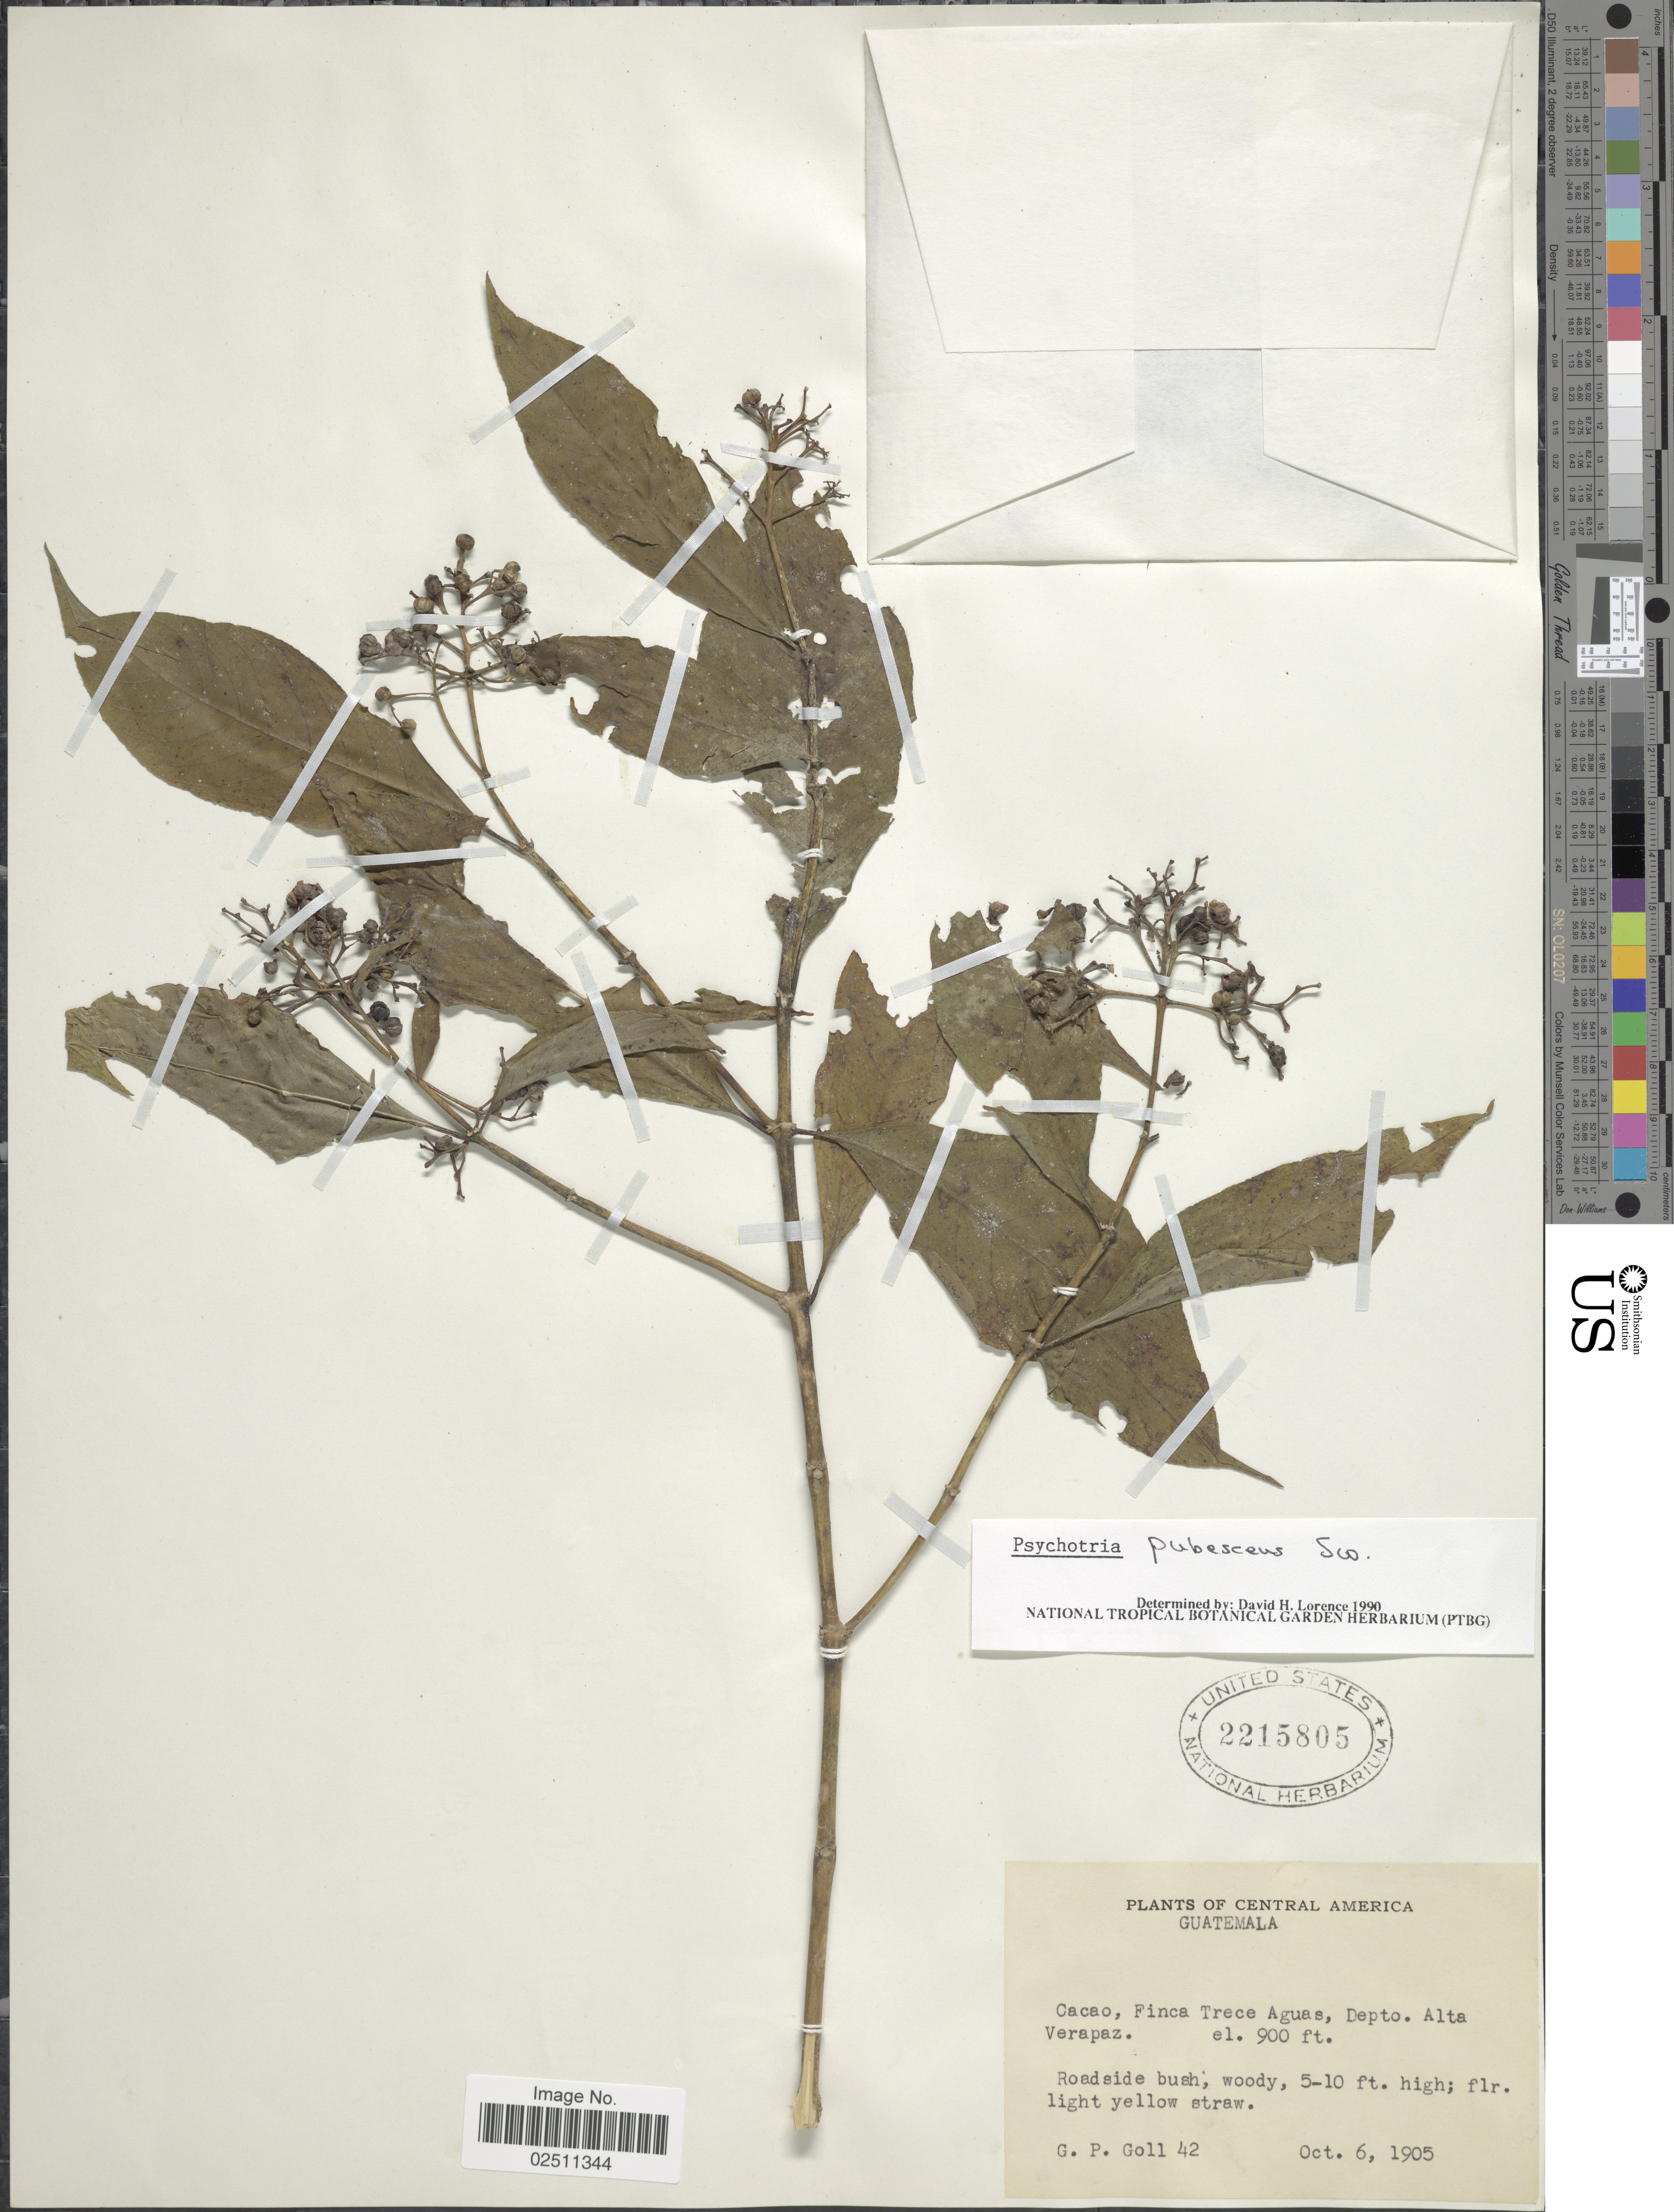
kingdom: Plantae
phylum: Tracheophyta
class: Magnoliopsida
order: Gentianales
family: Rubiaceae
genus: Psychotria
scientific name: Psychotria pubescens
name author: Sw.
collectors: G. P. Goll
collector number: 42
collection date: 1905-10-06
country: Guatemala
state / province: Alta Verapaz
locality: Cacao, Finca Trece Aguas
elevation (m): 274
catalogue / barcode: US 2215805